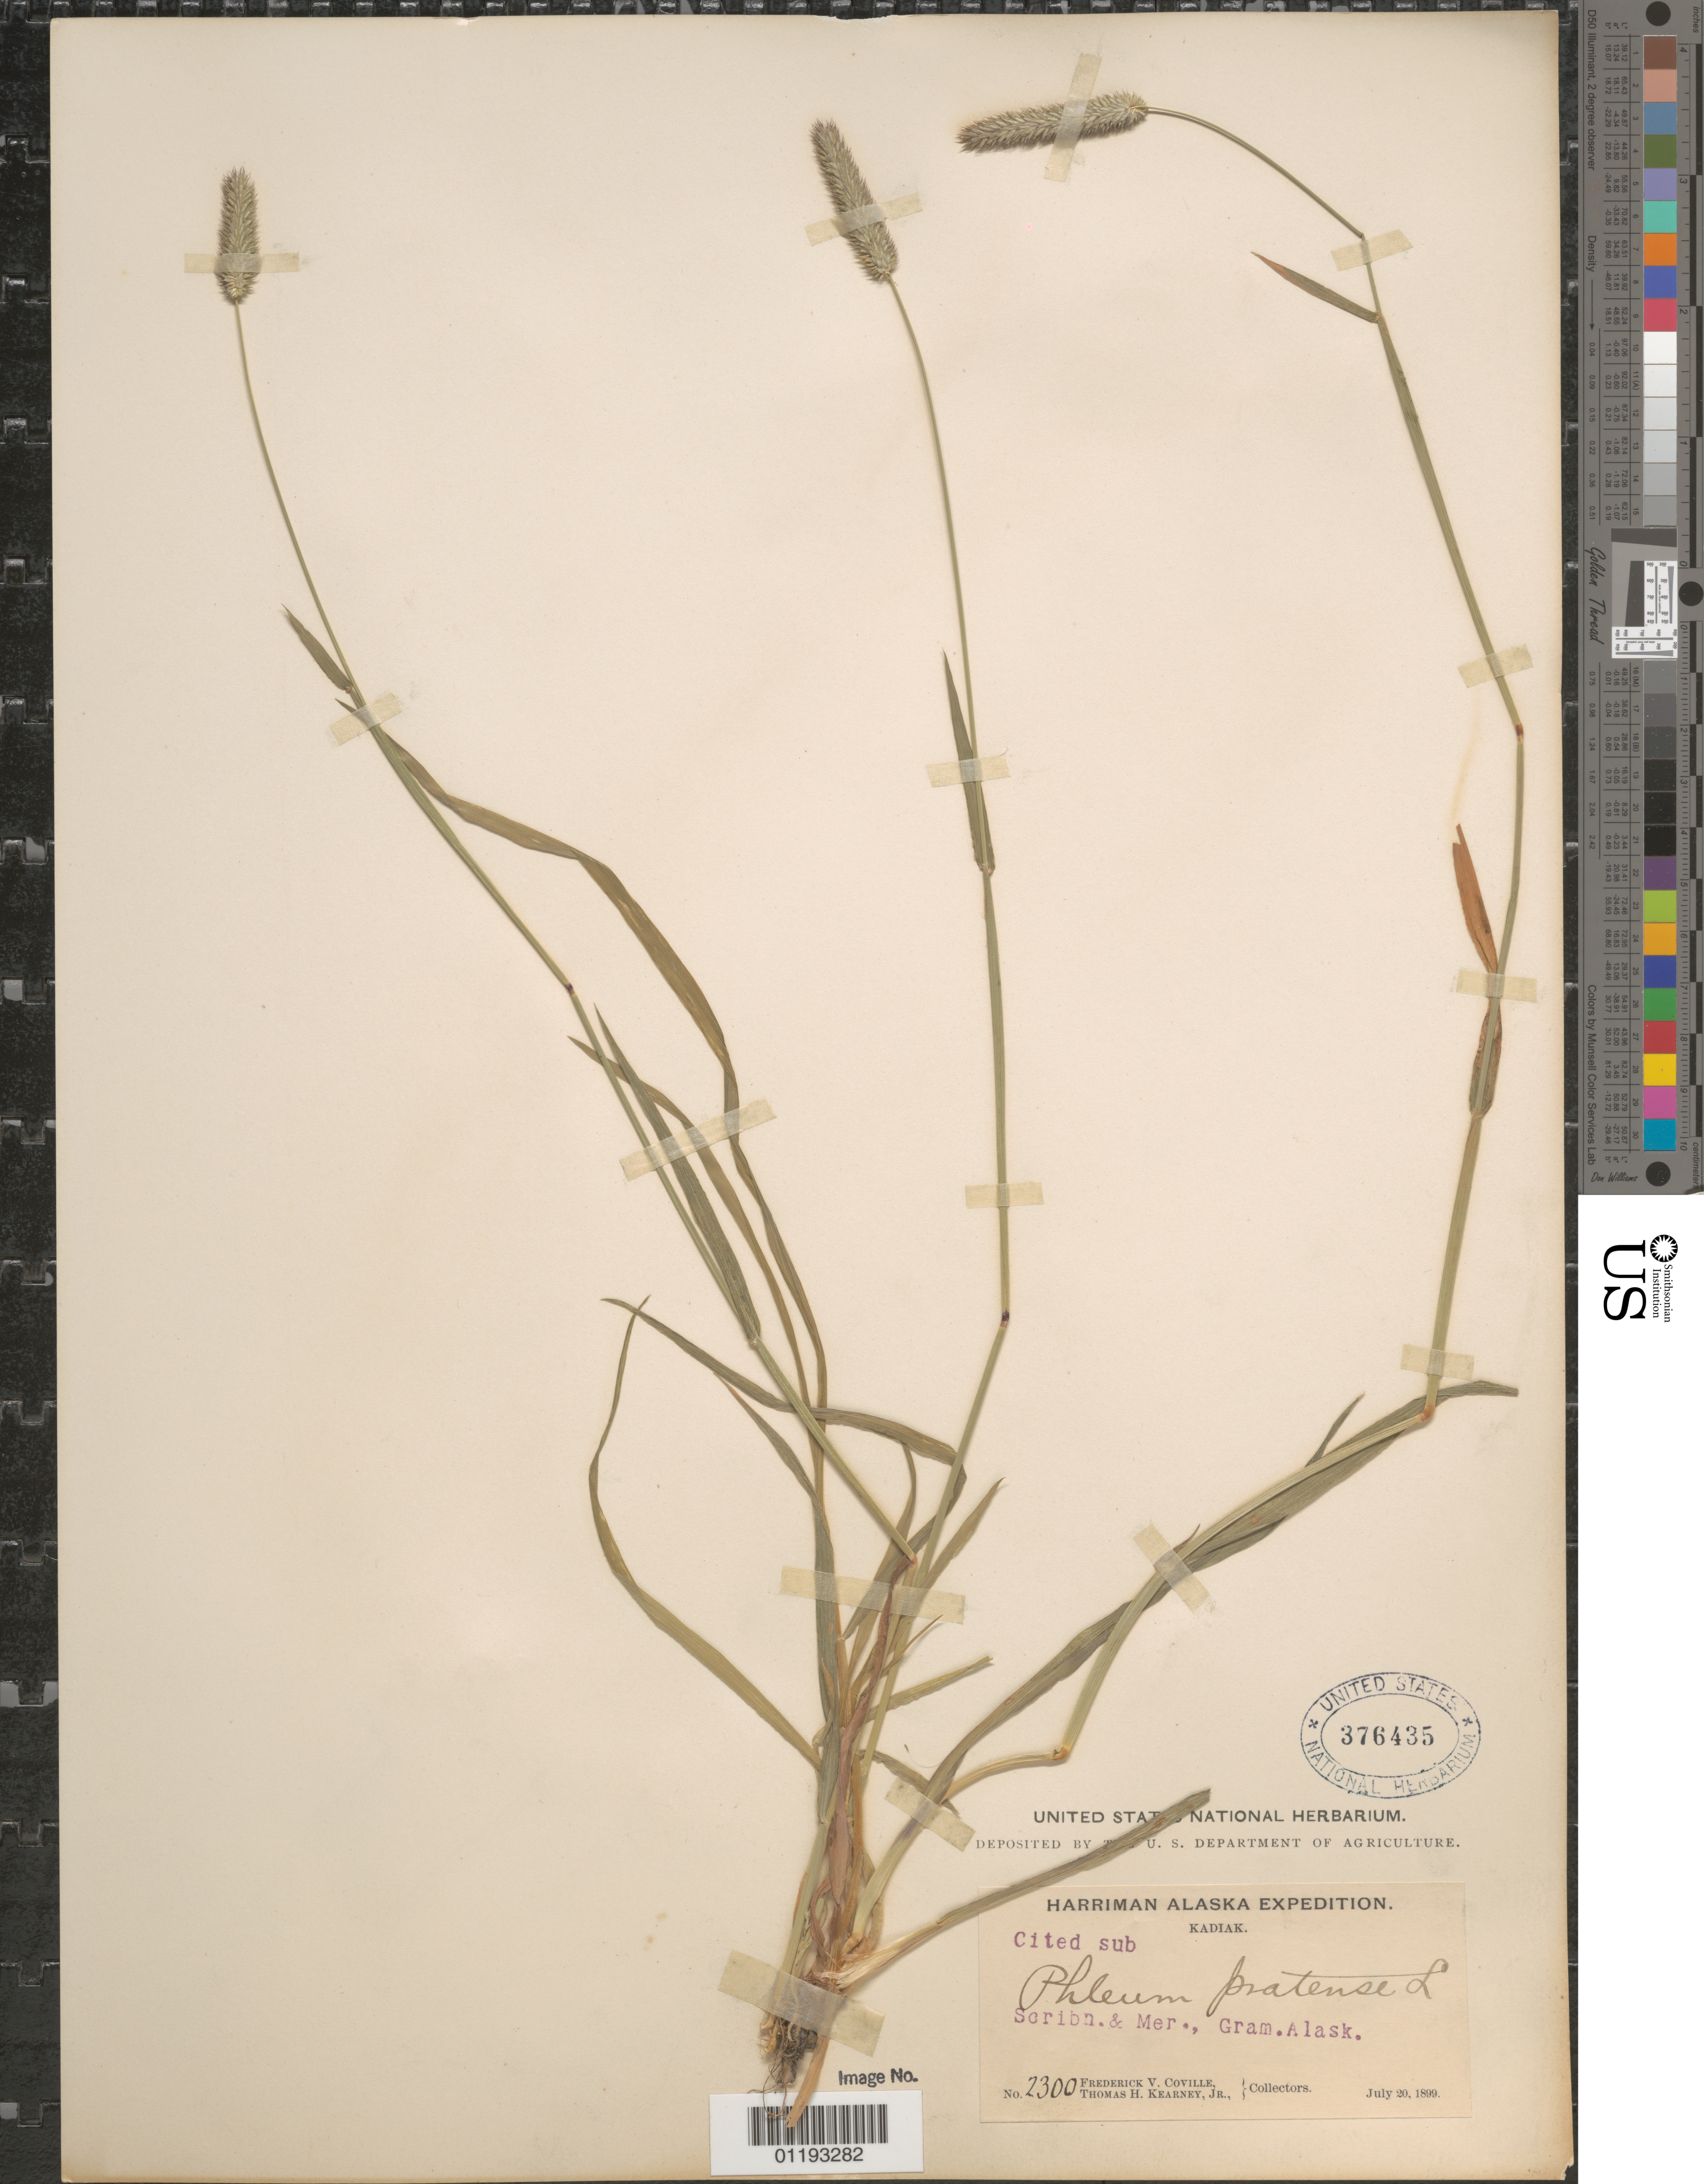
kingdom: Plantae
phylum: Tracheophyta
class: Liliopsida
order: Poales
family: Poaceae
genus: Phleum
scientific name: Phleum pratense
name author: L.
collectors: F. V. Coville & T. H. Kearney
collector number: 2300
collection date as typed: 20 Jul 1899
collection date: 1899-07-20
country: United States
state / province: Alaska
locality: Kadiak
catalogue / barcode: US 376435